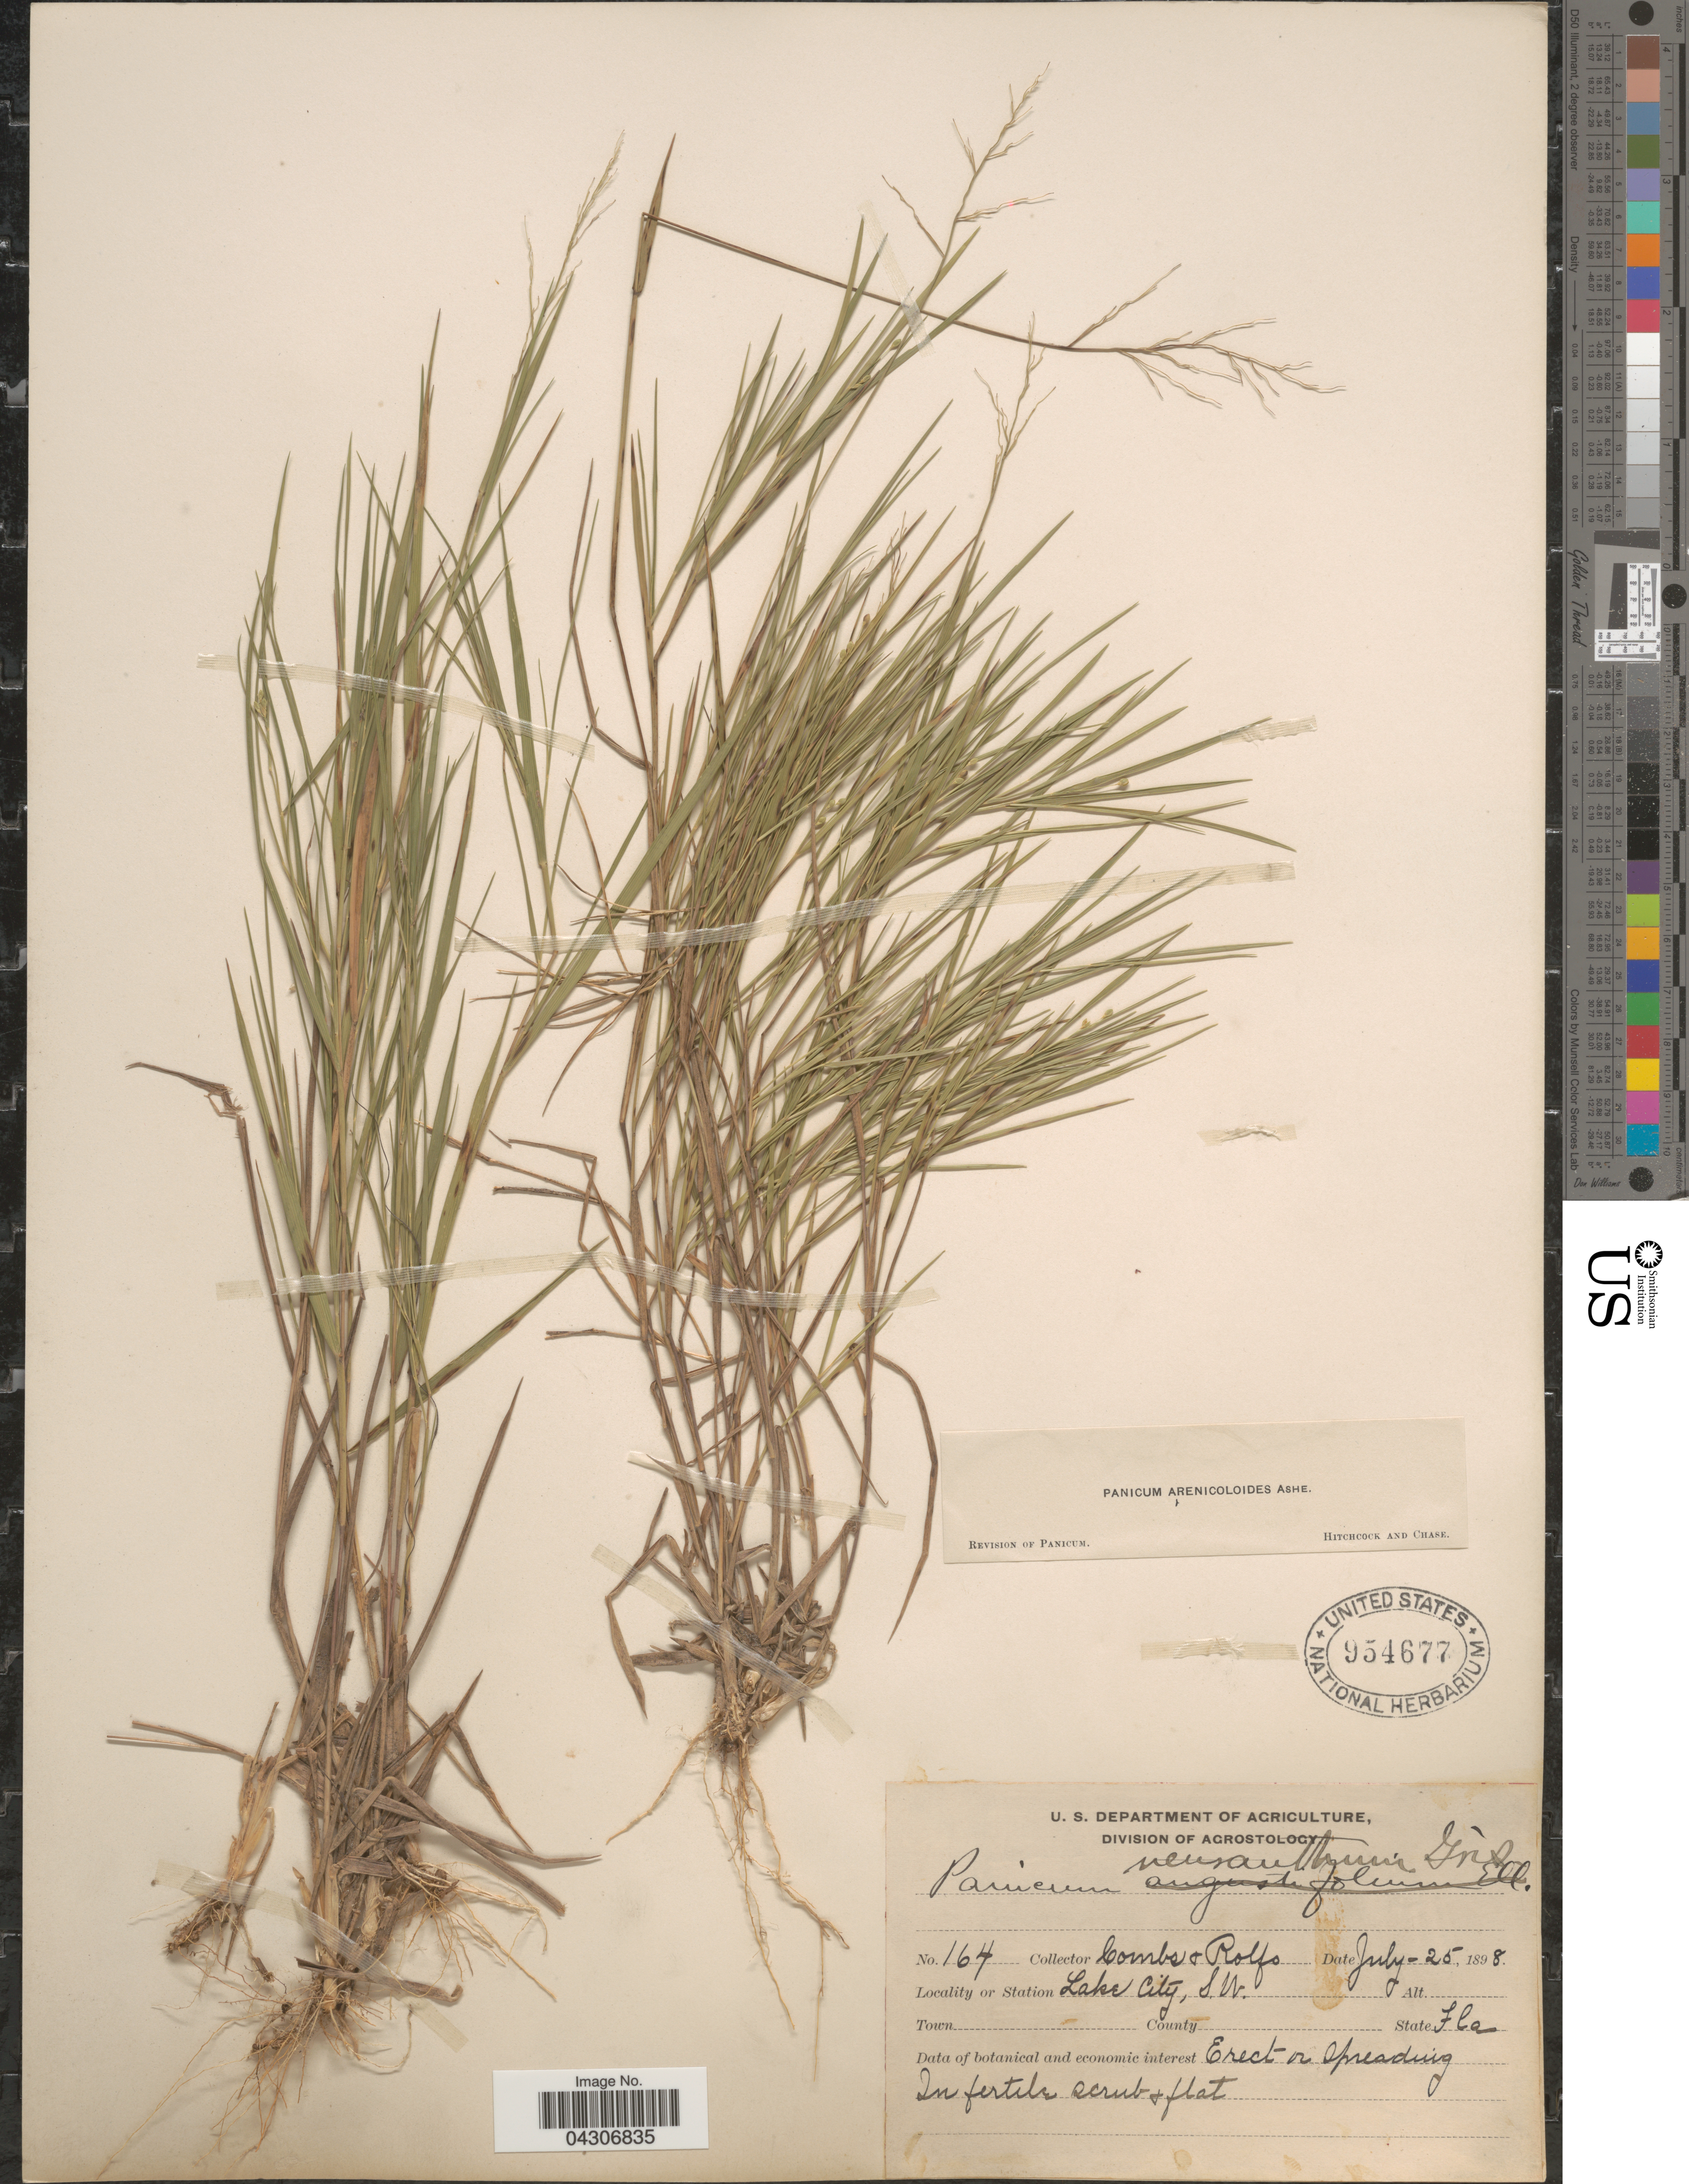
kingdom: Plantae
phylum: Tracheophyta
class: Liliopsida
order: Poales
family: Poaceae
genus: Dichanthelium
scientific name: Dichanthelium aciculare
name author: (Desv. ex Poir.) Gould & C.A. Clark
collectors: -. Combs & Rolfs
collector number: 164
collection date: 1898-07-25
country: United States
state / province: Florida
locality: Lake City, S.W.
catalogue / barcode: US 954677